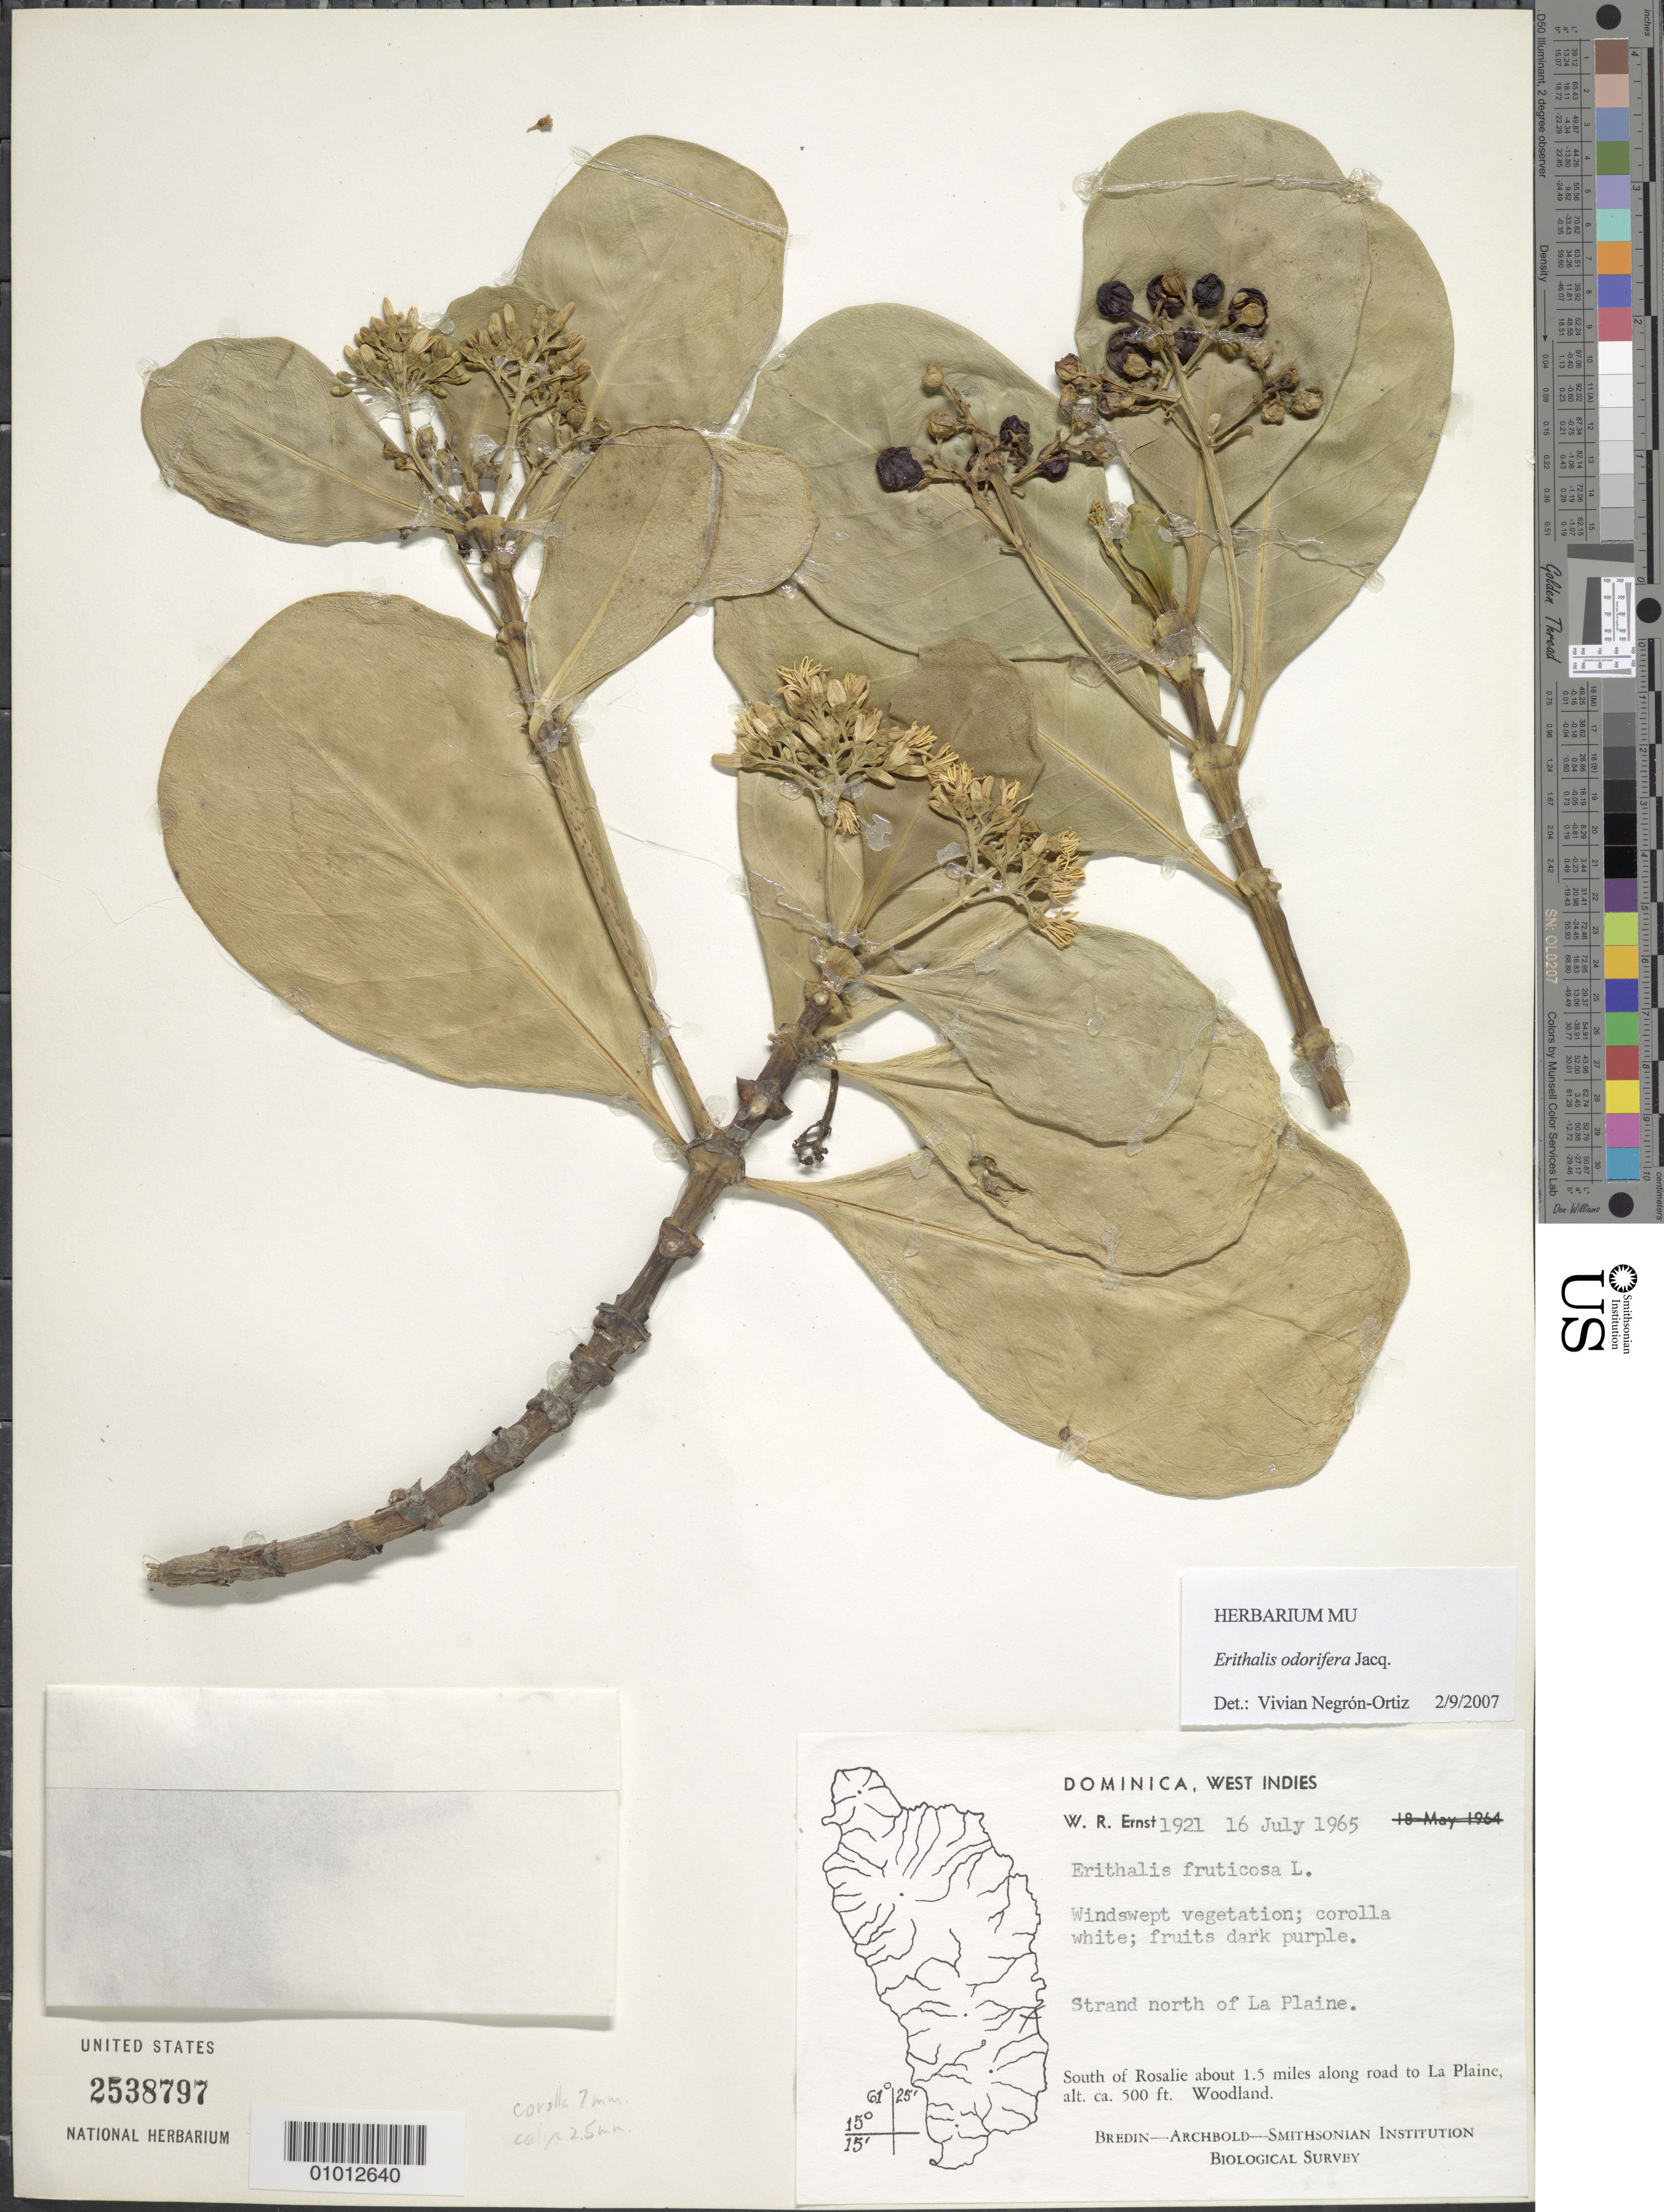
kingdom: Plantae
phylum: Tracheophyta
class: Magnoliopsida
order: Gentianales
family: Rubiaceae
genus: Erithalis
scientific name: Erithalis odorifera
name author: Jacq.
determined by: Negrón-Ortiz, V.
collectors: W. R. Ernst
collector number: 1921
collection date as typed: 16 Jul 1965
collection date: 1965-07-16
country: Dominica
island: Dominica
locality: South of Rosalie about 1.5 miles along road to La Plaine; strand north of La Plaine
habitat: Windswept vegetation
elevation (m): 152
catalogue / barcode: US 2538797